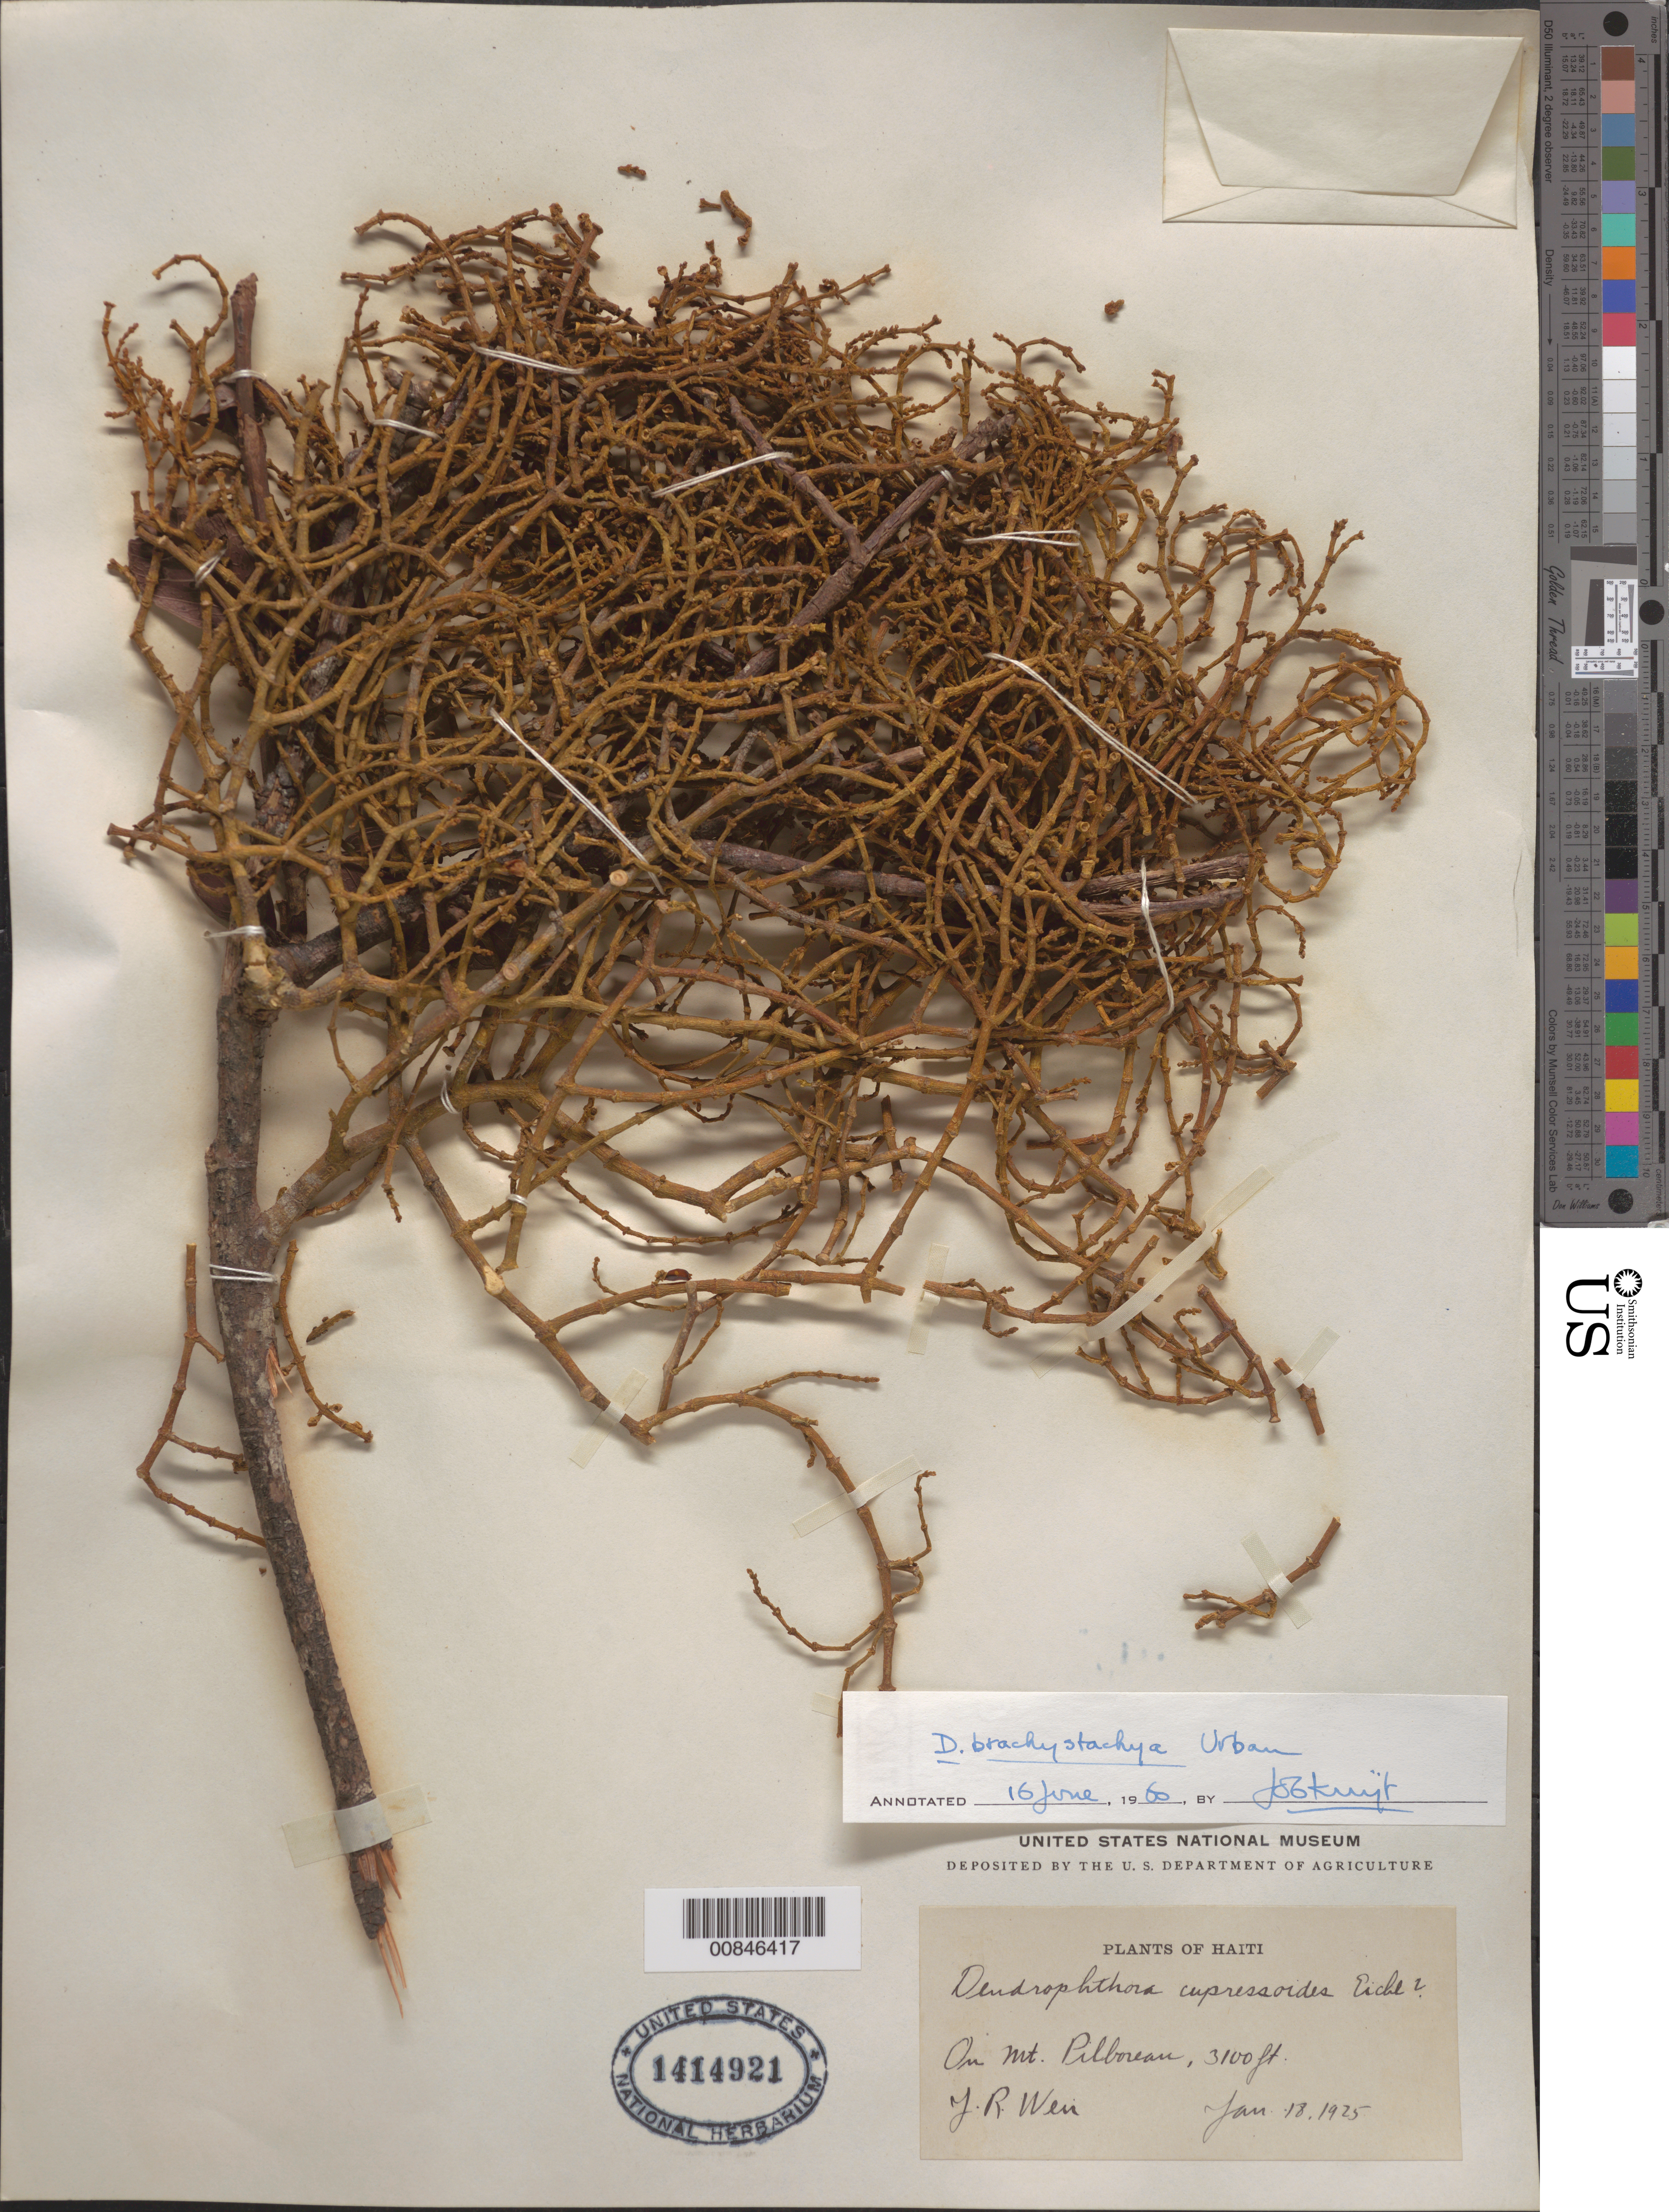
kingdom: Plantae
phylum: Tracheophyta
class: Magnoliopsida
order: Santalales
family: Viscaceae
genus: Dendrophthora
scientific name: Dendrophthora brachystachya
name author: Urb.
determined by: Kuijt, Job, (CANADA)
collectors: J. Weir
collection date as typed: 18 Jan 1925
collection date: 1925-01-18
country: Haiti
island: Hispaniola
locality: On Mt. Puilboreau.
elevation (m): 945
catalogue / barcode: US 1414921